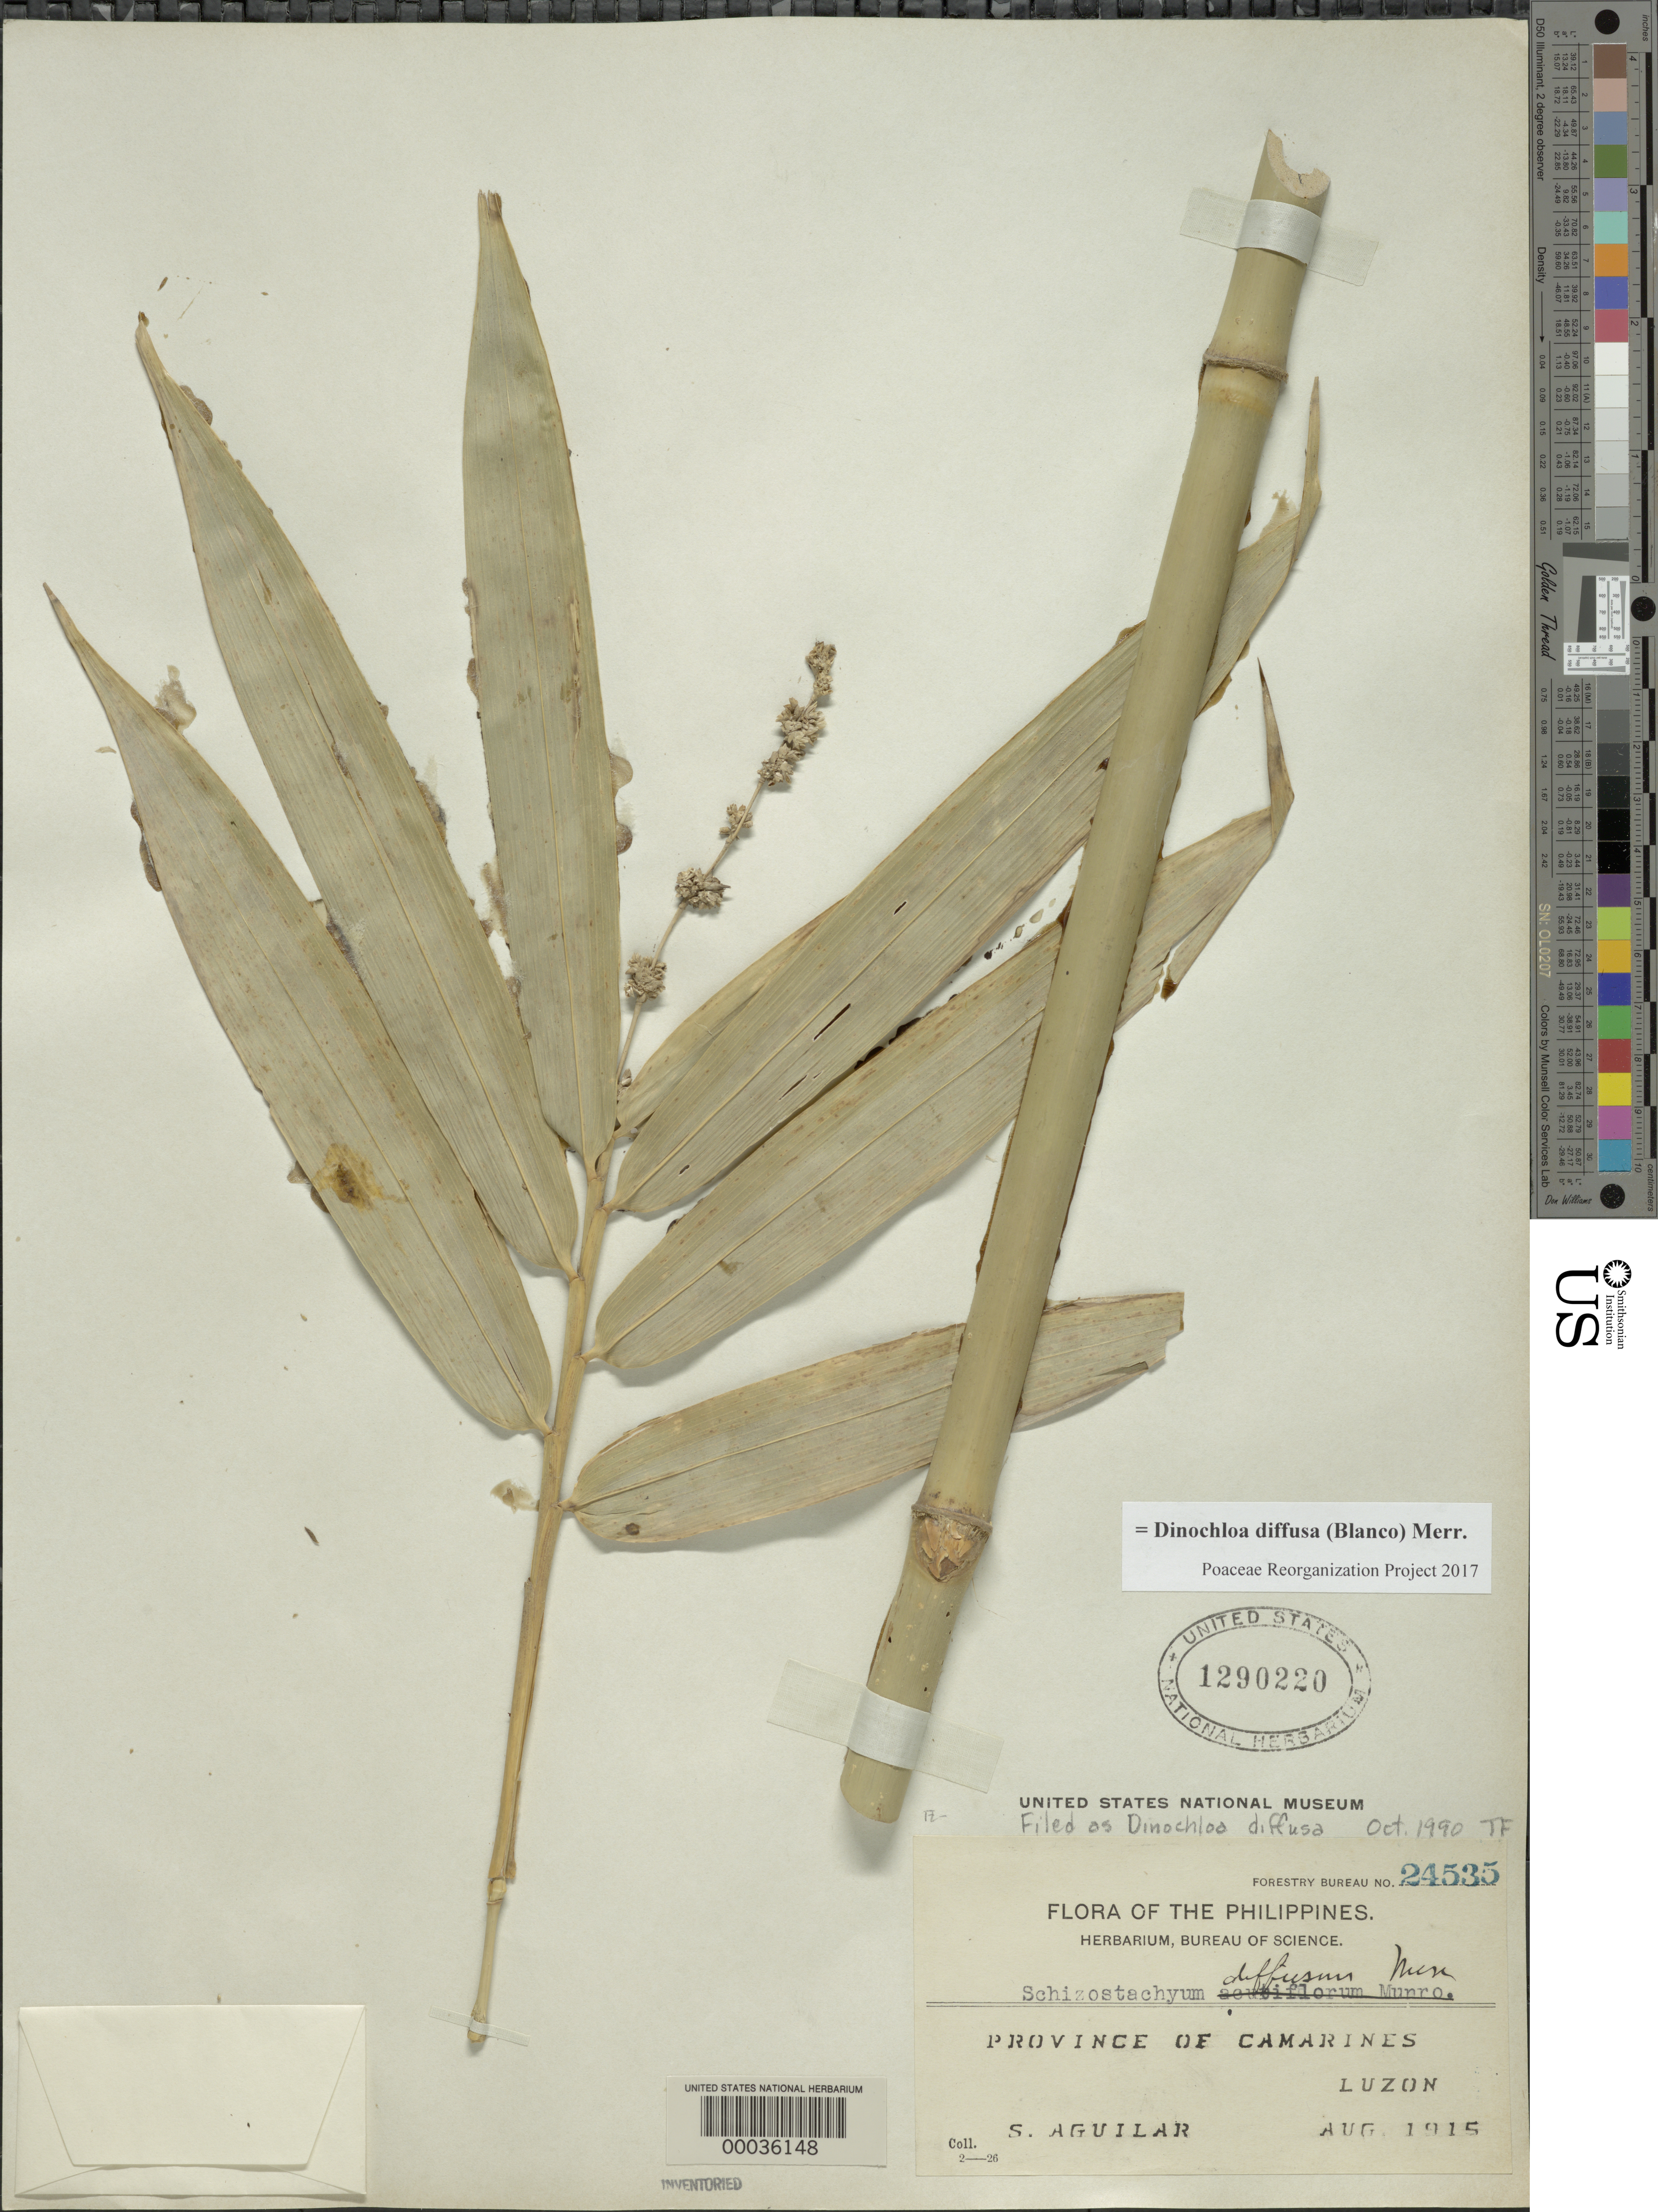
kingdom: Plantae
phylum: Tracheophyta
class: Liliopsida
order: Poales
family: Poaceae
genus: Dinochloa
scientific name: Dinochloa diffusa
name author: (Blanco) Merr.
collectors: S. Aguilar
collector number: Pfb 24535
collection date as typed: Aug 1915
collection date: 1915-08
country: Philippines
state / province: Bicol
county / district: Camarines Norte / Camarines Sur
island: Luzon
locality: Camarines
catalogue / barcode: US 1290220